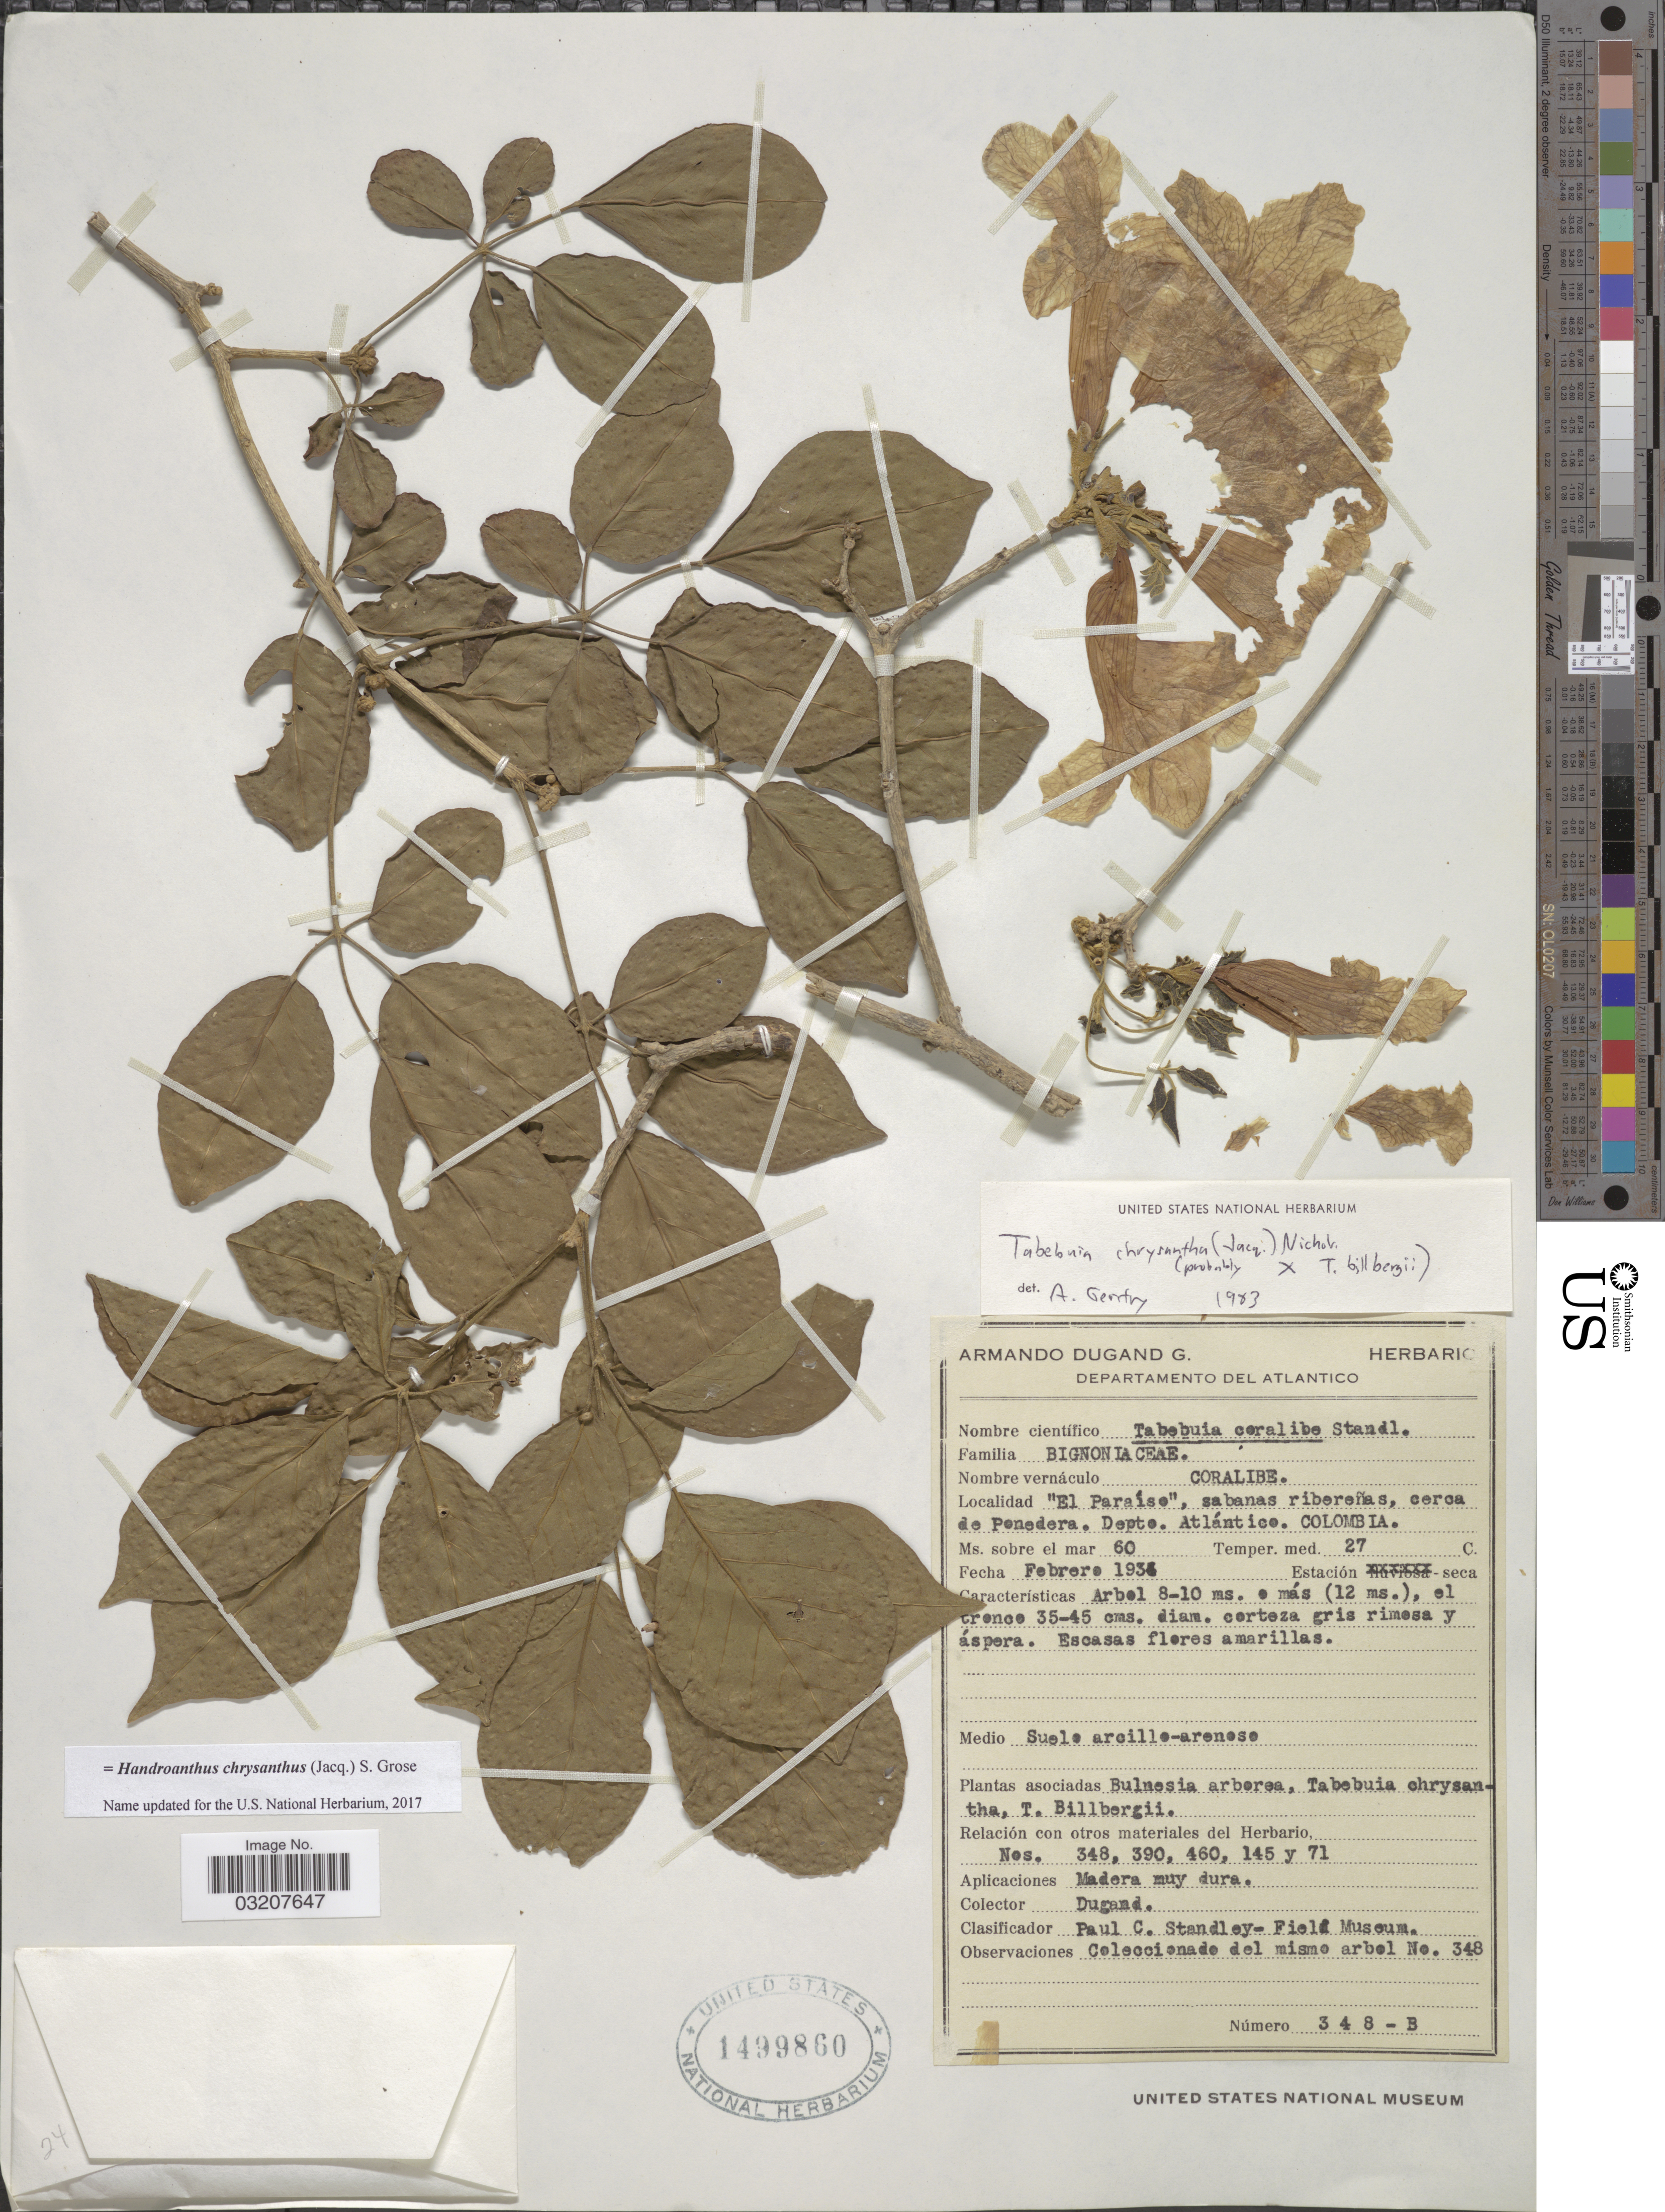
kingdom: Plantae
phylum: Tracheophyta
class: Magnoliopsida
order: Lamiales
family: Bignoniaceae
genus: Handroanthus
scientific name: Handroanthus chrysanthus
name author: (Jacq.) S.O. Grose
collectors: A. Dugand G.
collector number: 348-b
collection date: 1933-02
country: Colombia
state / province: Atlántico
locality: Departamento del Atlantico, "El Paraíso", sabanas ribereñas, cerca de Penedera.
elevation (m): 60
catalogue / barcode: US 1499860